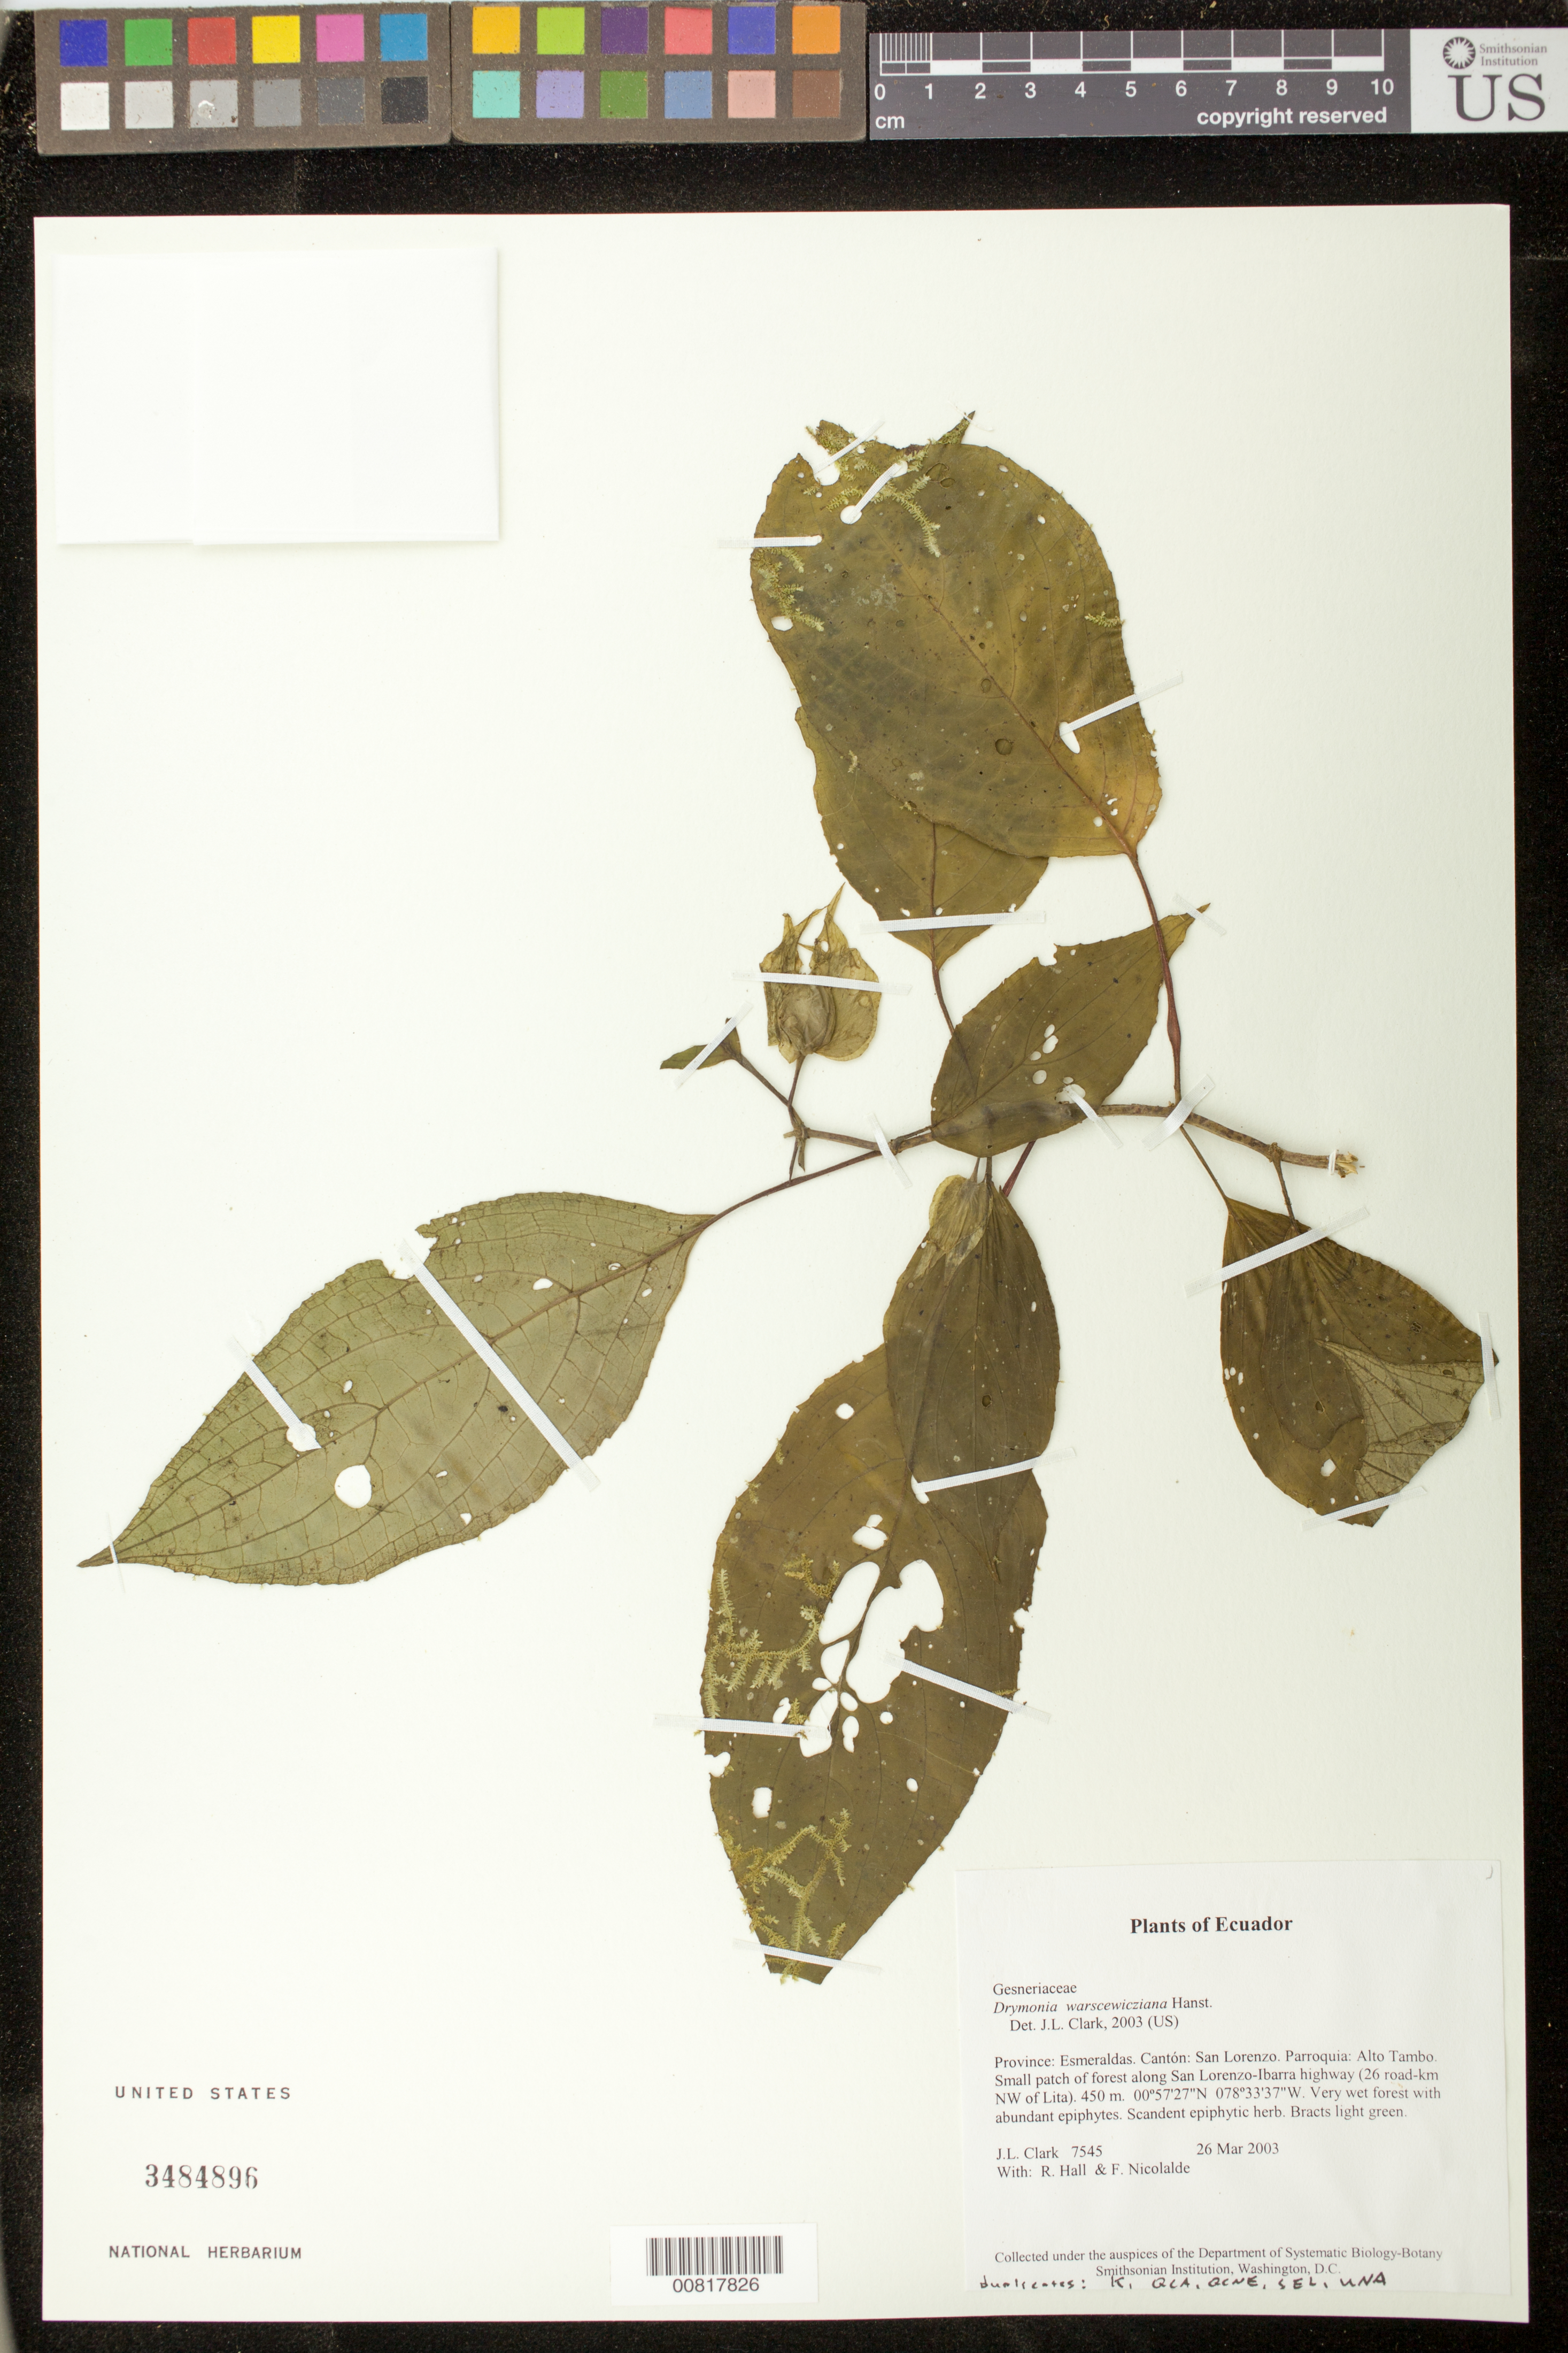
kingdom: Plantae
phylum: Tracheophyta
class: Magnoliopsida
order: Lamiales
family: Gesneriaceae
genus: Drymonia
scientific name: Drymonia warszewicziana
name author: Hanst.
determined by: Clark, J. L., (SEL), The Marie Selby Botanical Garden (UNITED STATES)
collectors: J. L. Clark, R. Hall & F. Nicolalde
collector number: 7545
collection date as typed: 26 Mar 2003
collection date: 2003-03-26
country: Ecuador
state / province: Esmeraldas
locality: San Lorenzo. Parroquia: Alto Tambo. Small patch of forest along San Lorenzo-Ibarra highway (26 road-km NW of Lita).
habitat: Very wet forest with abundant epiphytes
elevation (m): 450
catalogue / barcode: US 3484896